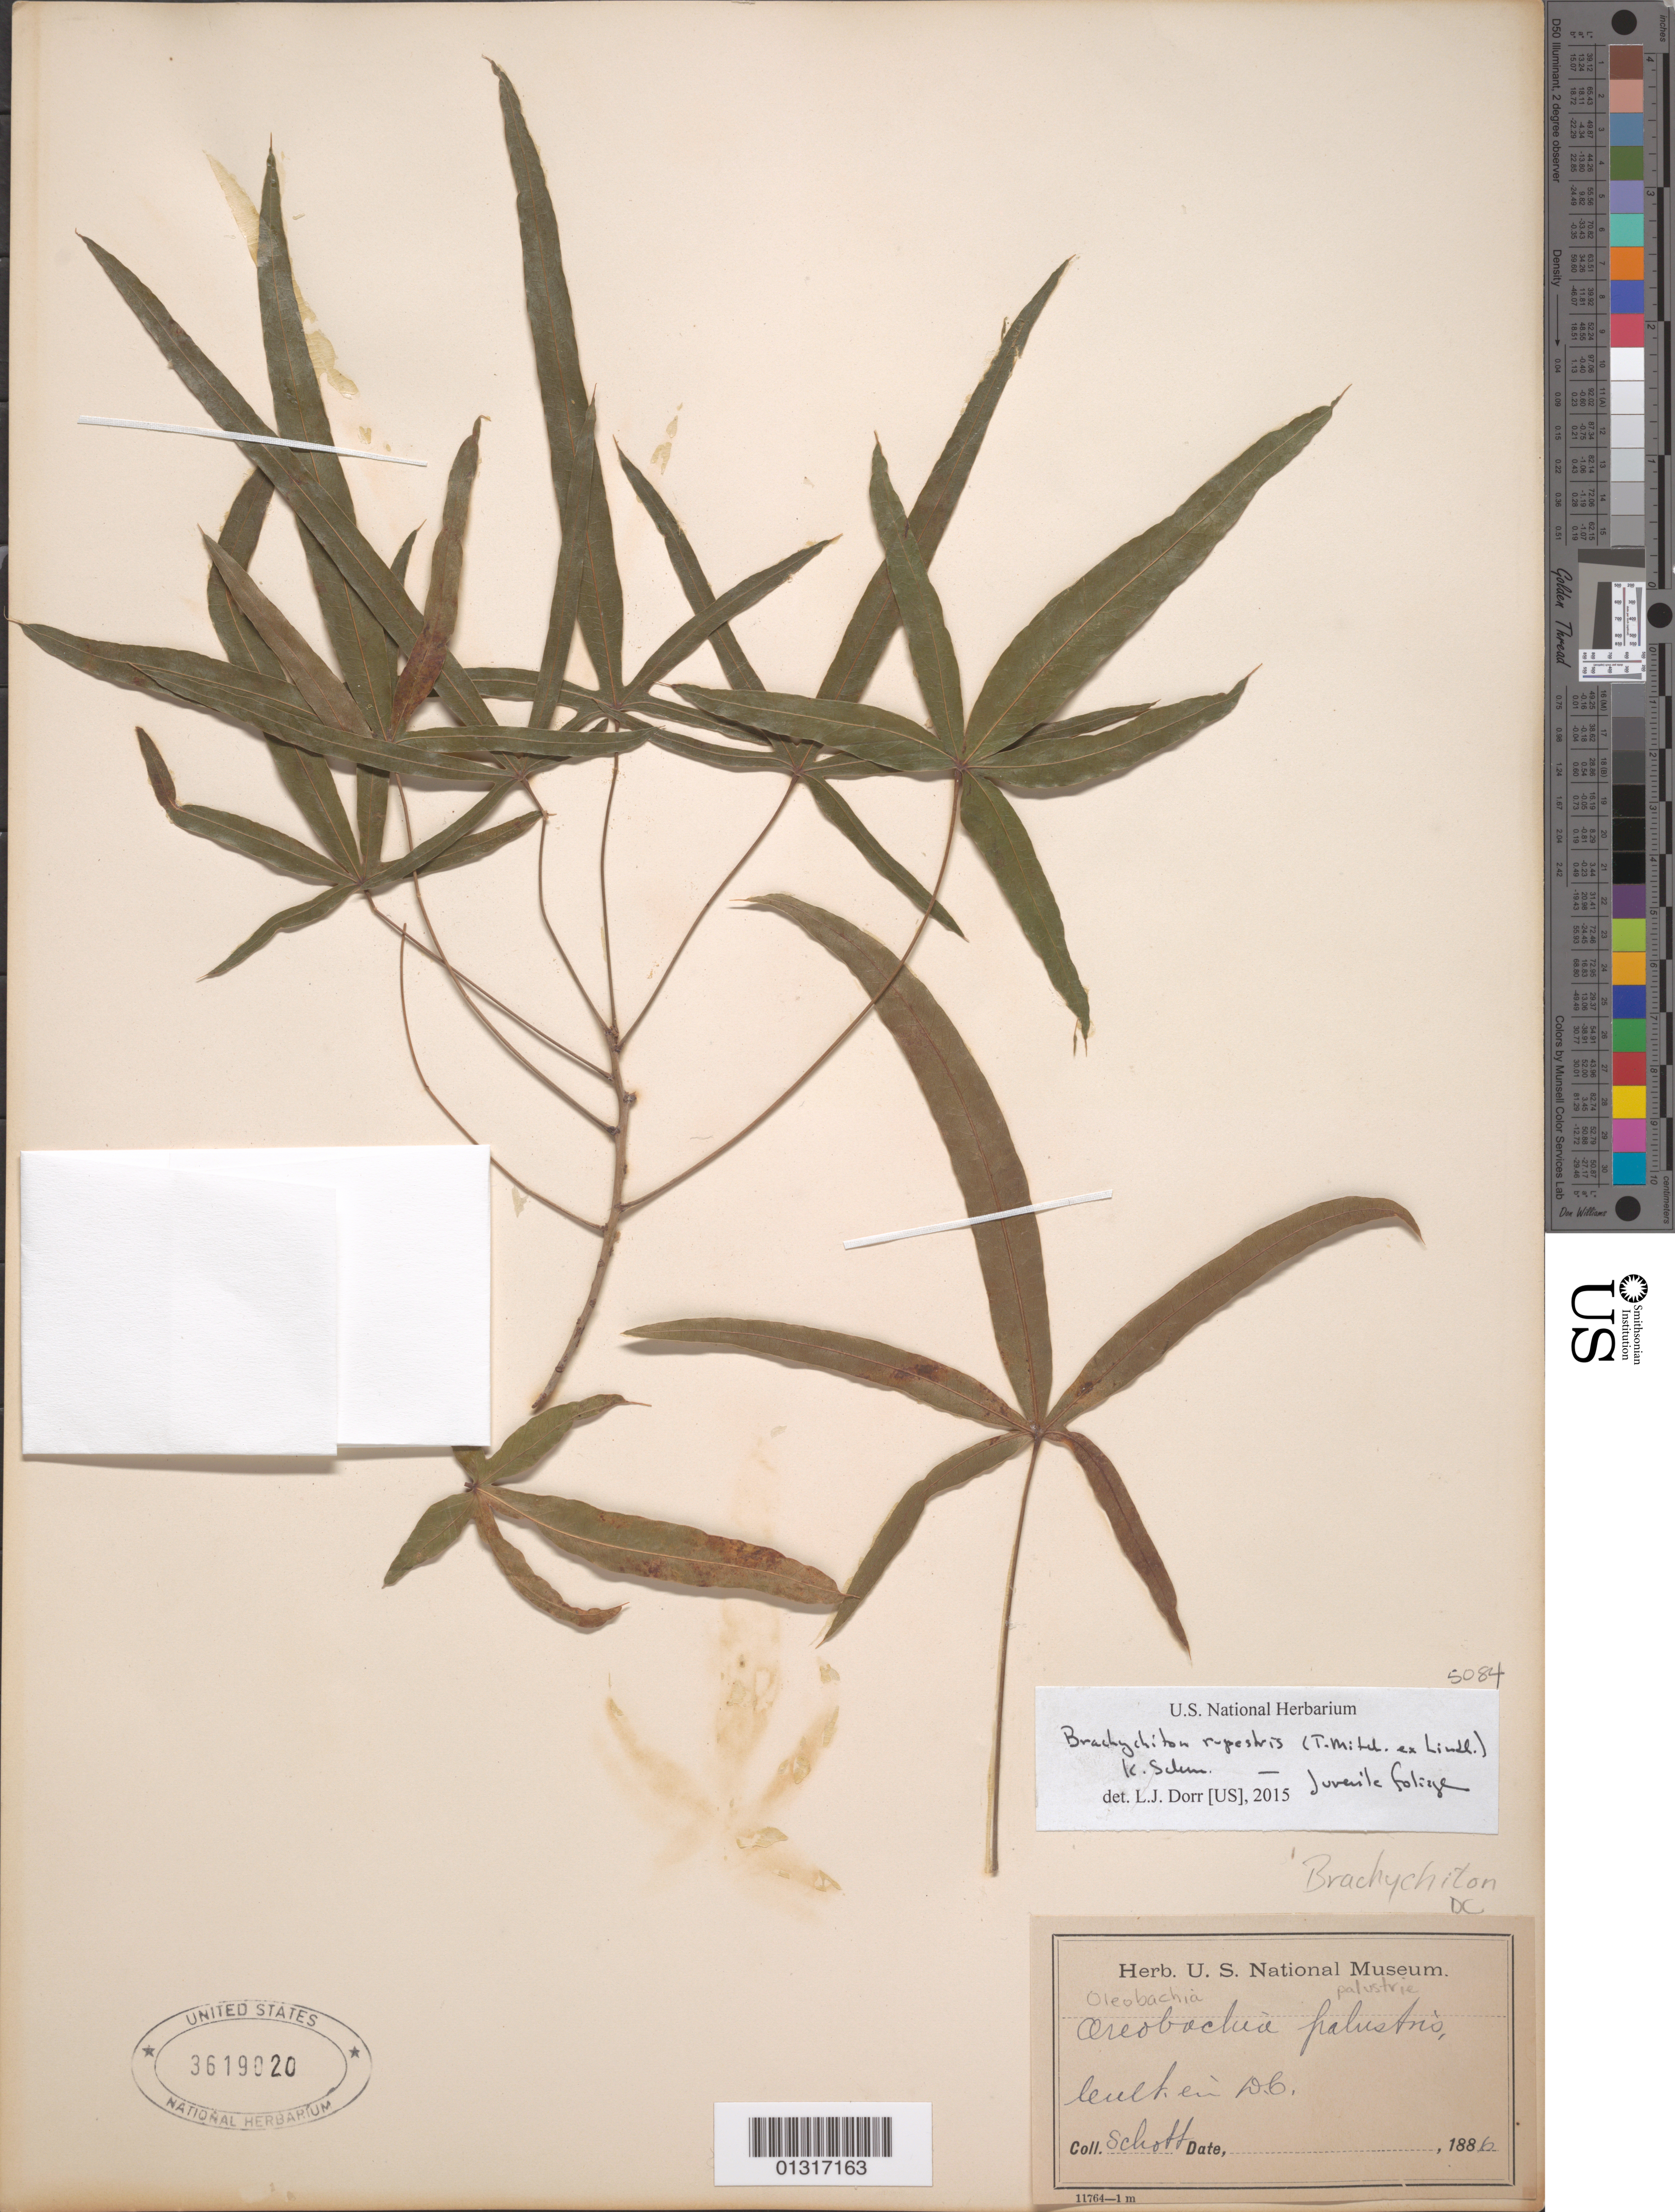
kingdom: Plantae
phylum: Tracheophyta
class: Magnoliopsida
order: Malvales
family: Malvaceae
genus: Brachychiton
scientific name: Brachychiton rupestris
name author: (T. Mitch. ex Lindl.) K. Schum.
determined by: Dorr, L. J., (BOT), Smithsonian Institution - National Museum of Natural History (UNITED STATES)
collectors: A. L. Schott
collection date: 1886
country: United States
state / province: District of Columbia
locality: Cult. in DC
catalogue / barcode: US 3619020